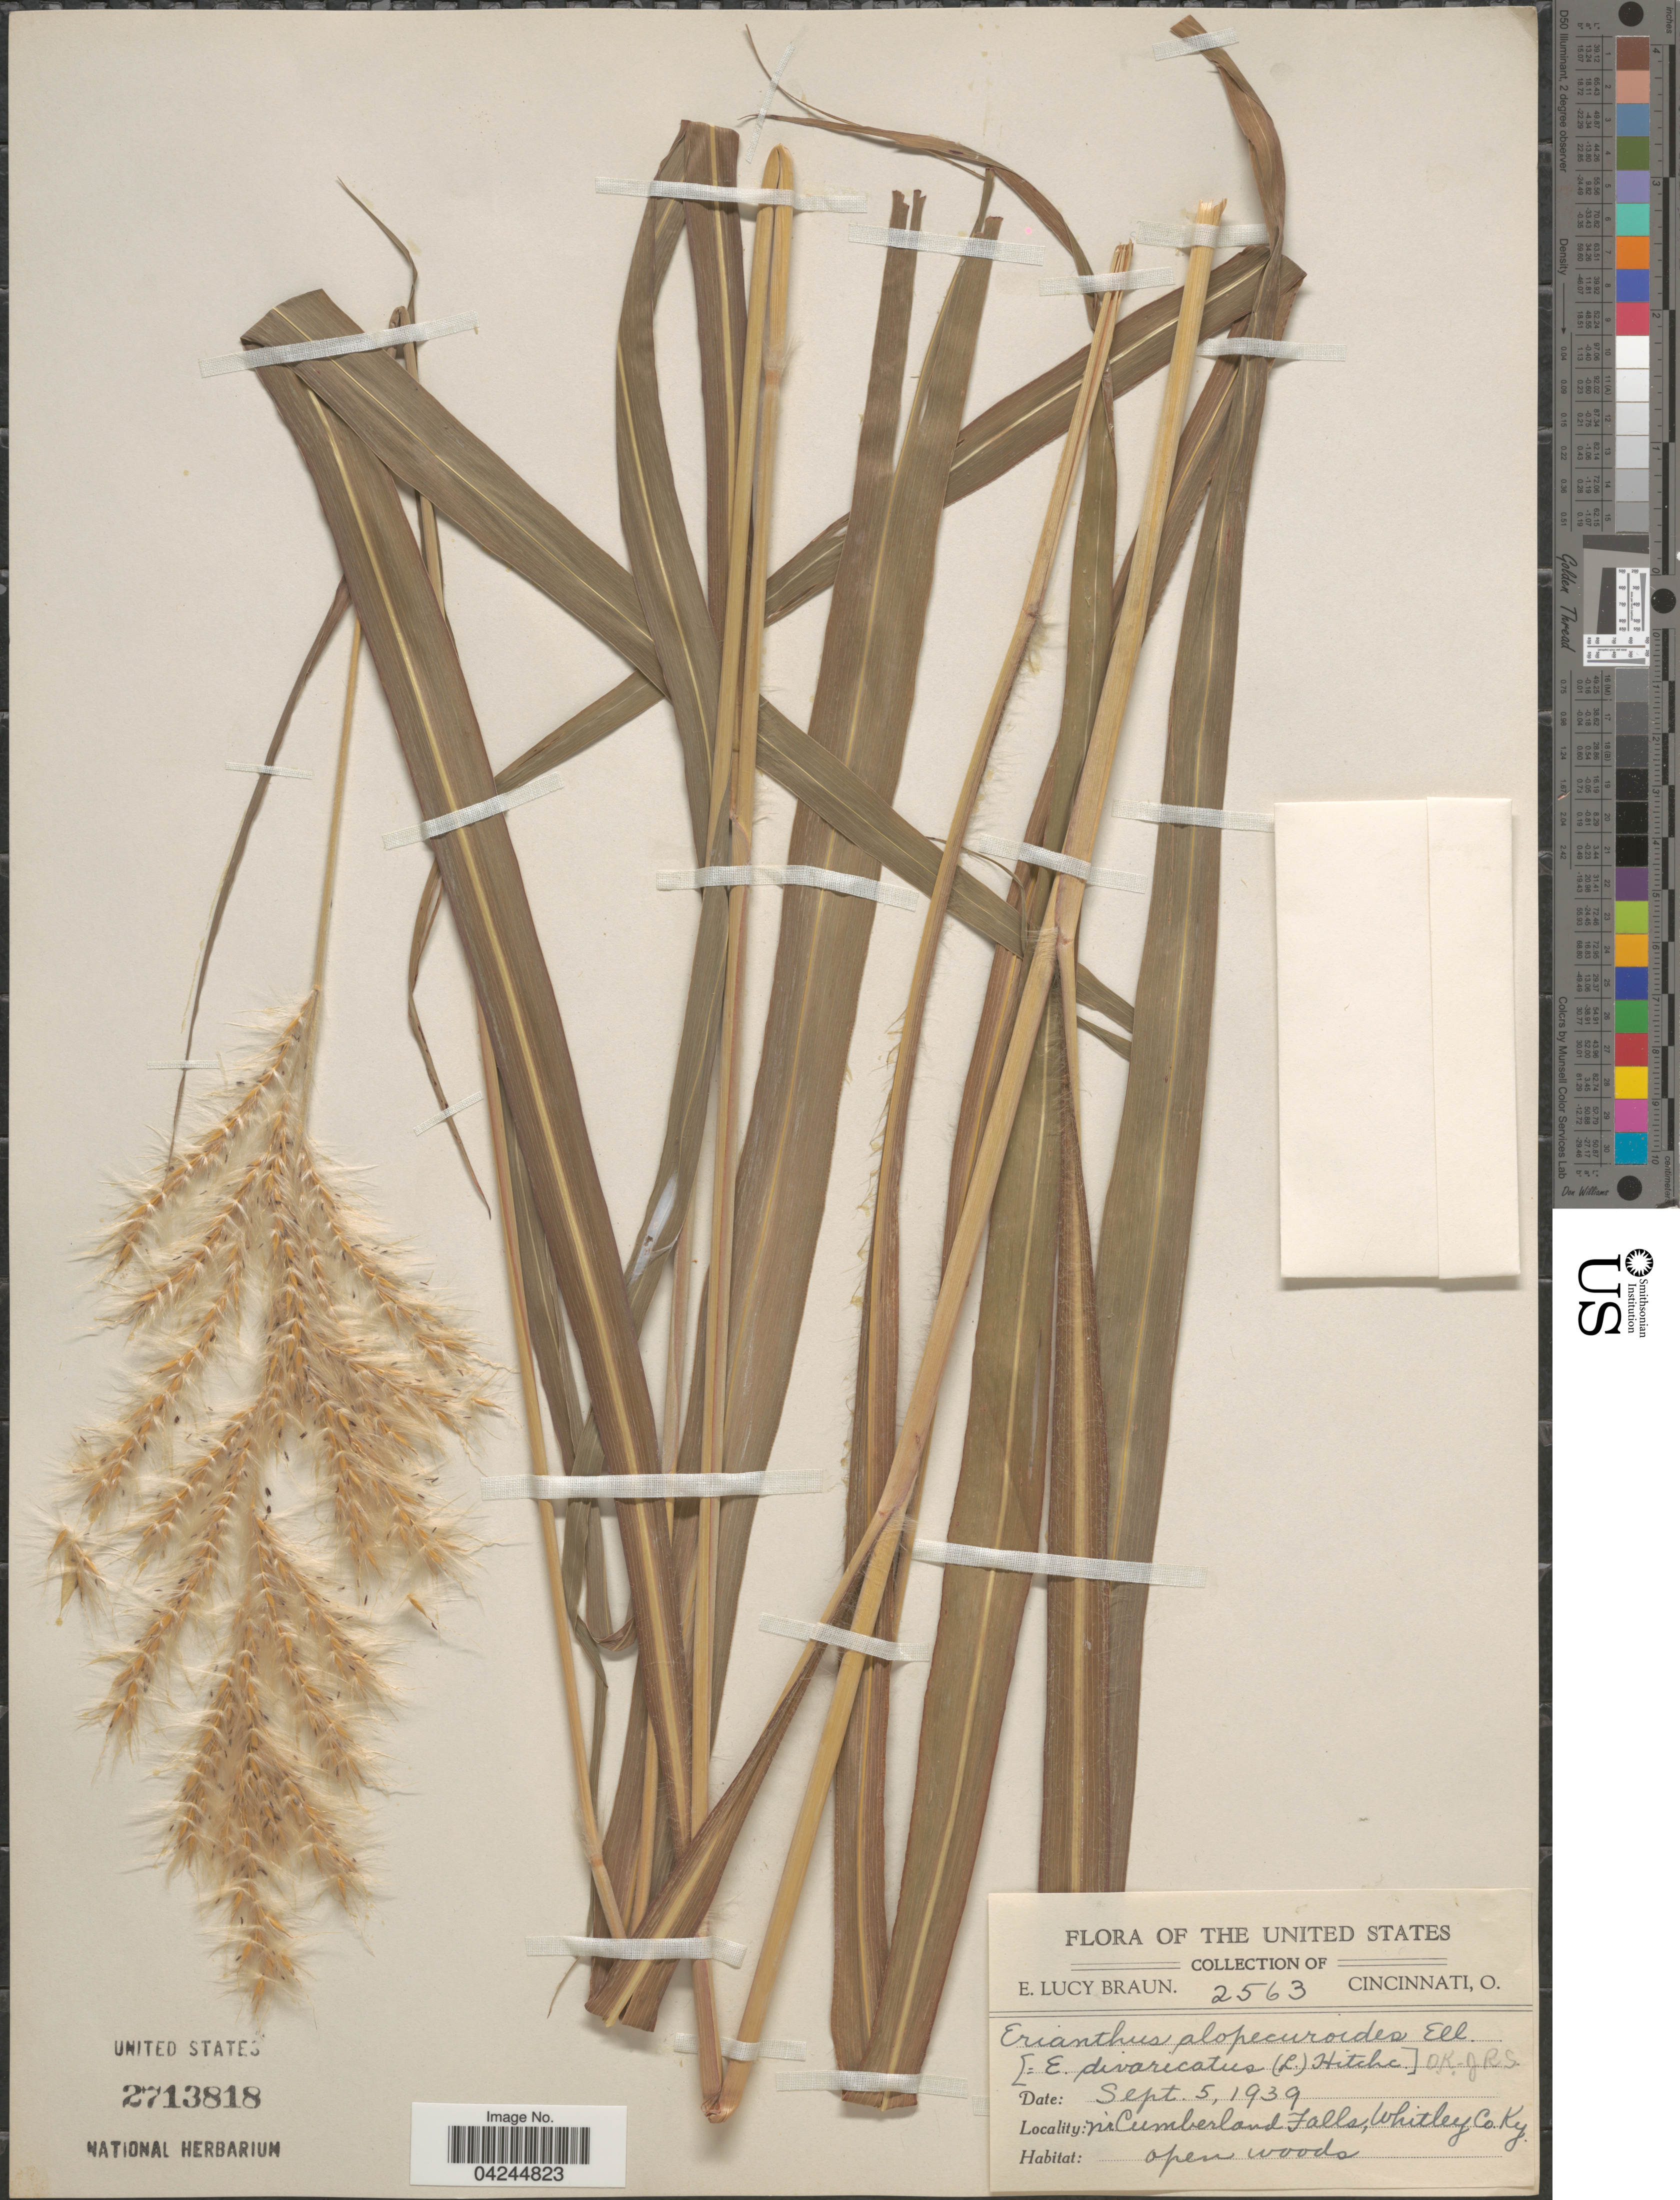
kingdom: Plantae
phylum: Tracheophyta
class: Liliopsida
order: Poales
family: Poaceae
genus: Erianthus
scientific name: Erianthus alopecuroides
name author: Elliott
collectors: E. L. Braun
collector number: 2563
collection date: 1939-09-05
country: United States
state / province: Kentucky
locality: Nr Cumberland Falls, Whitley Co.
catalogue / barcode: US 2713818